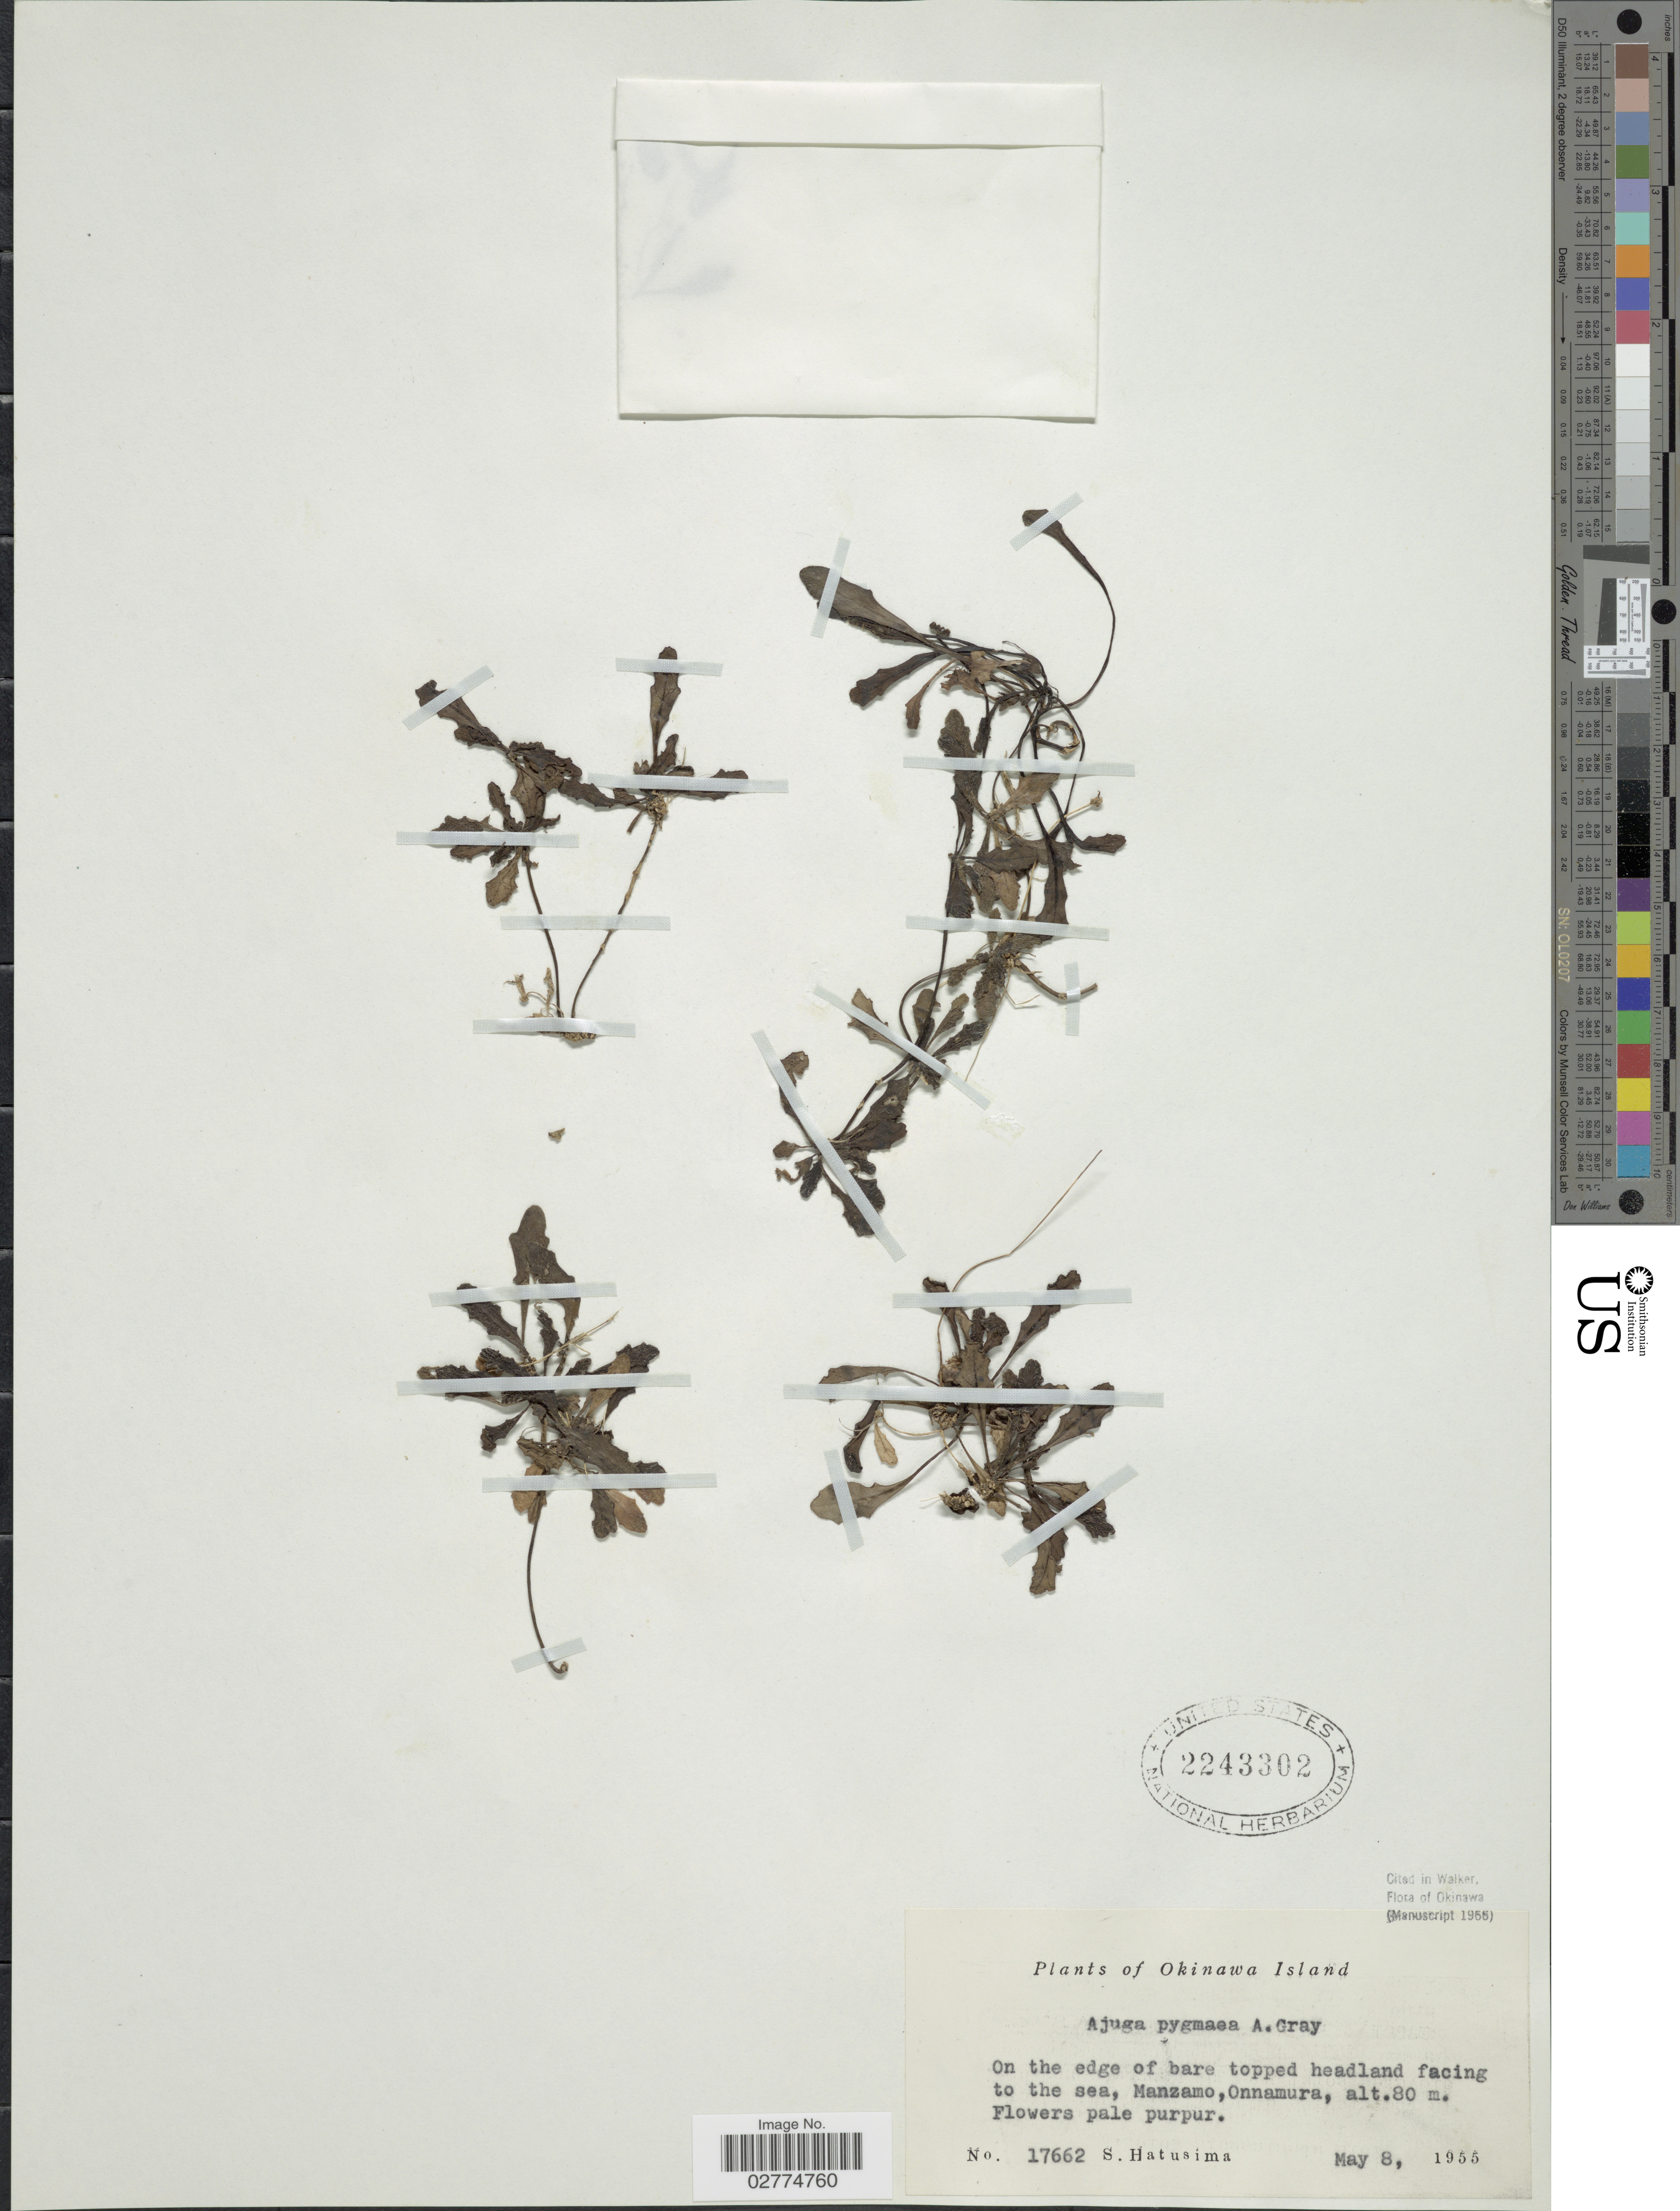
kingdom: Plantae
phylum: Tracheophyta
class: Magnoliopsida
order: Lamiales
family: Lamiaceae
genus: Ajuga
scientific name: Ajuga pygmaea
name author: A. Gray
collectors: S. Hatushima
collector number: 17662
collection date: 1955-05-08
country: Japan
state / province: Okinawa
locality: Okinawa Island, On the edge of bare topped headland facing to the sea, Manzamo, Onnamura.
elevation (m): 80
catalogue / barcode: US 2243302